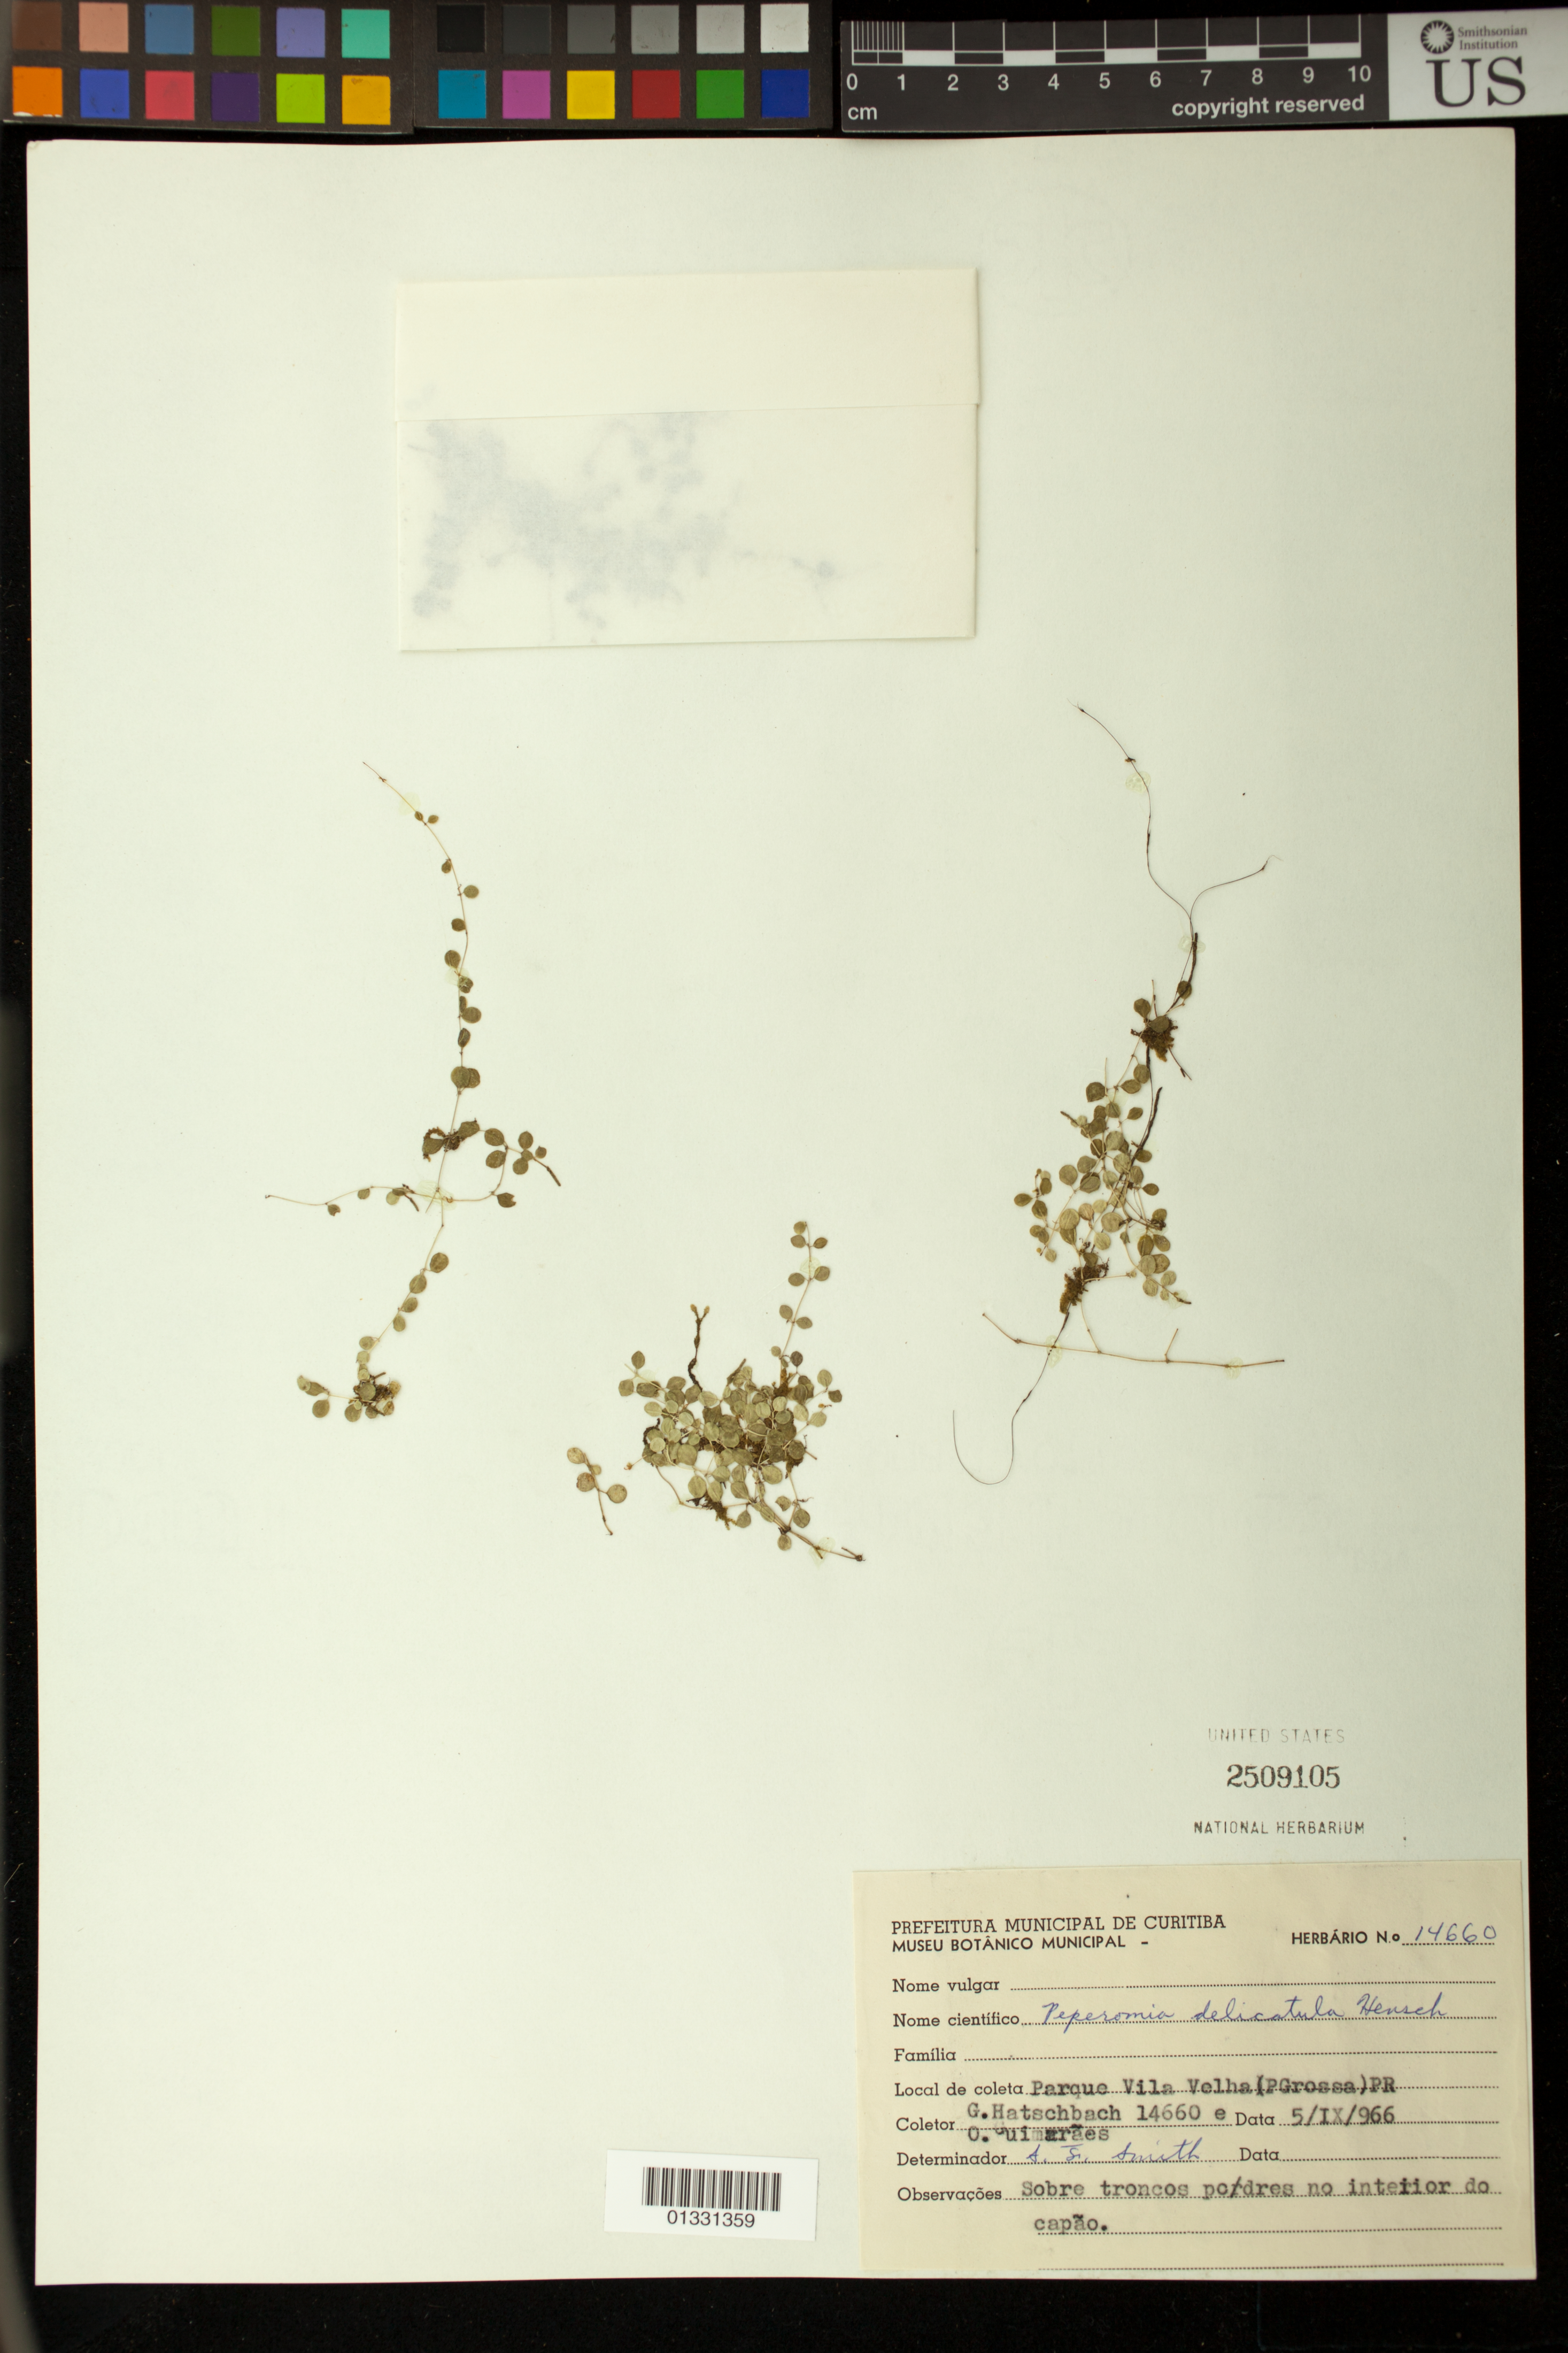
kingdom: Plantae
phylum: Tracheophyta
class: Magnoliopsida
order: Piperales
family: Piperaceae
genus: Peperomia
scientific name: Peperomia delicatula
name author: Henschen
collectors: G. Hatschbach & O. Guimarães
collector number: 14660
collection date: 1966-09-05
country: Brazil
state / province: Paraná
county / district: Ponta Grossa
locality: Parque Vila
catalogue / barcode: US 2509105